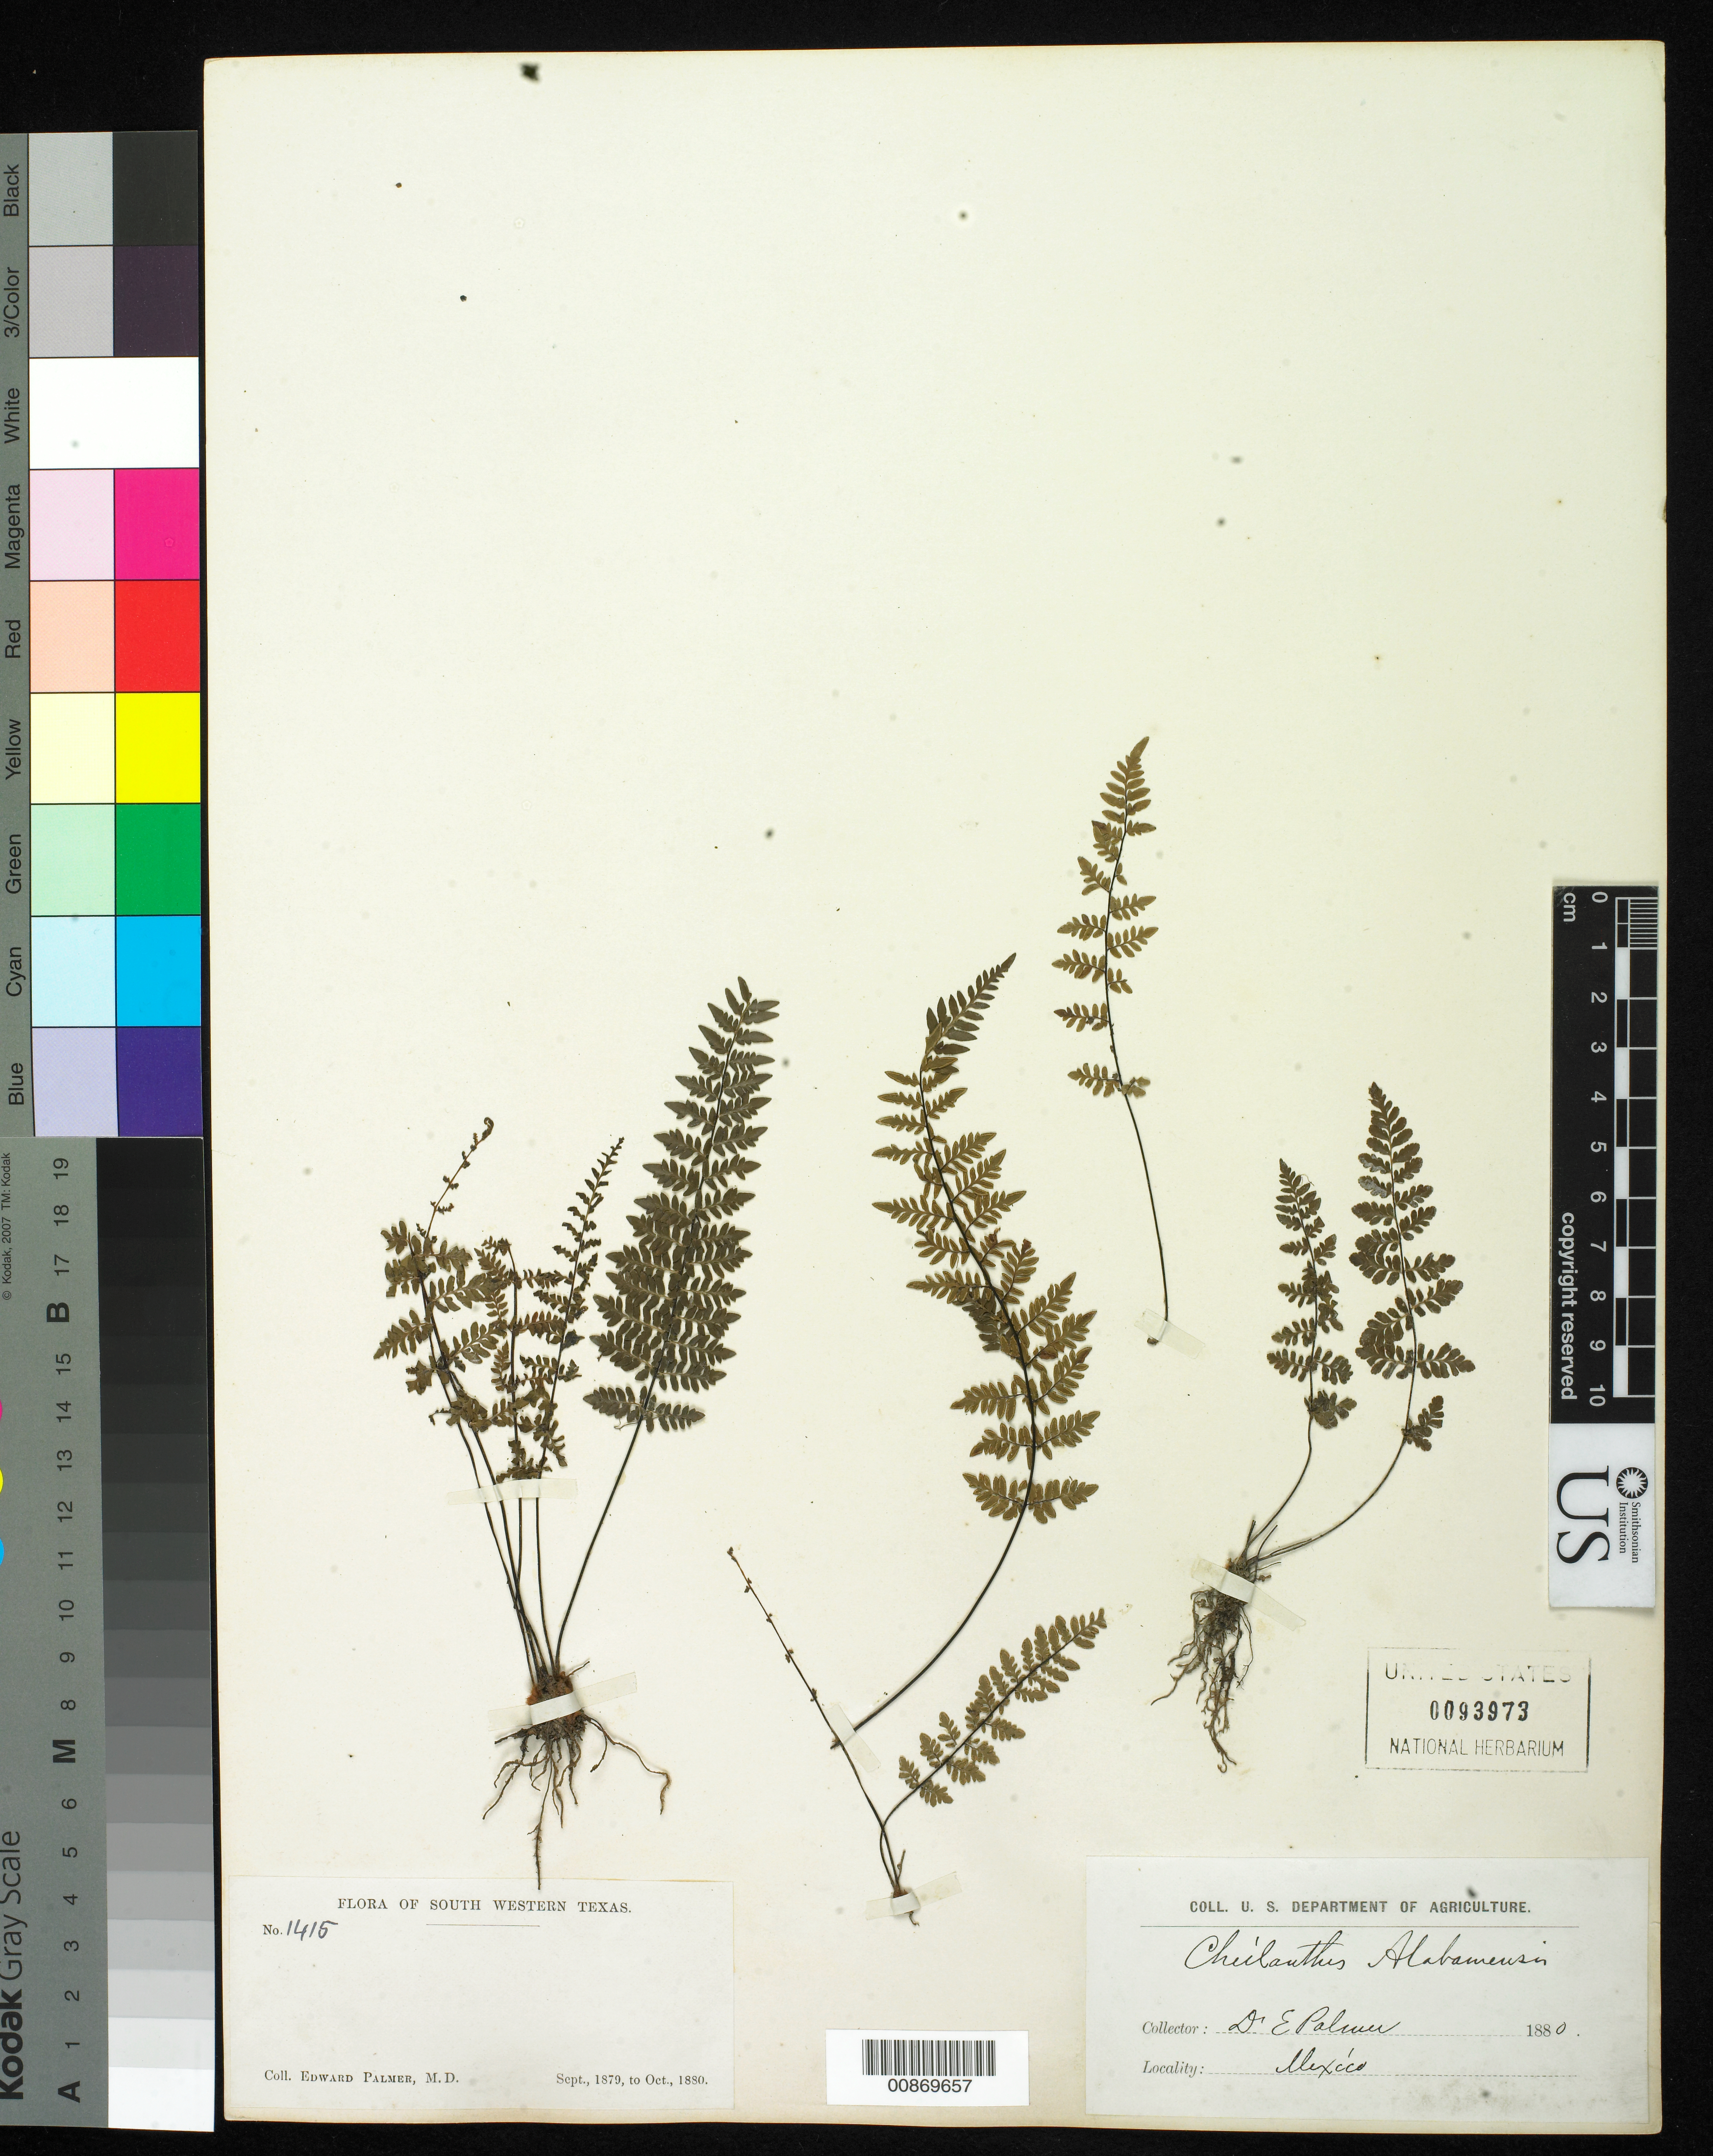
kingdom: Plantae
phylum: Tracheophyta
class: Polypodiopsida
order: Polypodiales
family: Pteridaceae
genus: Myriopteris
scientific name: Myriopteris alabamensis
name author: (Buckley) Grusz & Windham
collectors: E. Palmer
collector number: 1415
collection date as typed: Sep 1879 to -- Oct 1880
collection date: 1879-09/1880-10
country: United States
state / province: Texas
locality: South Western Texas.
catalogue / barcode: US 93973